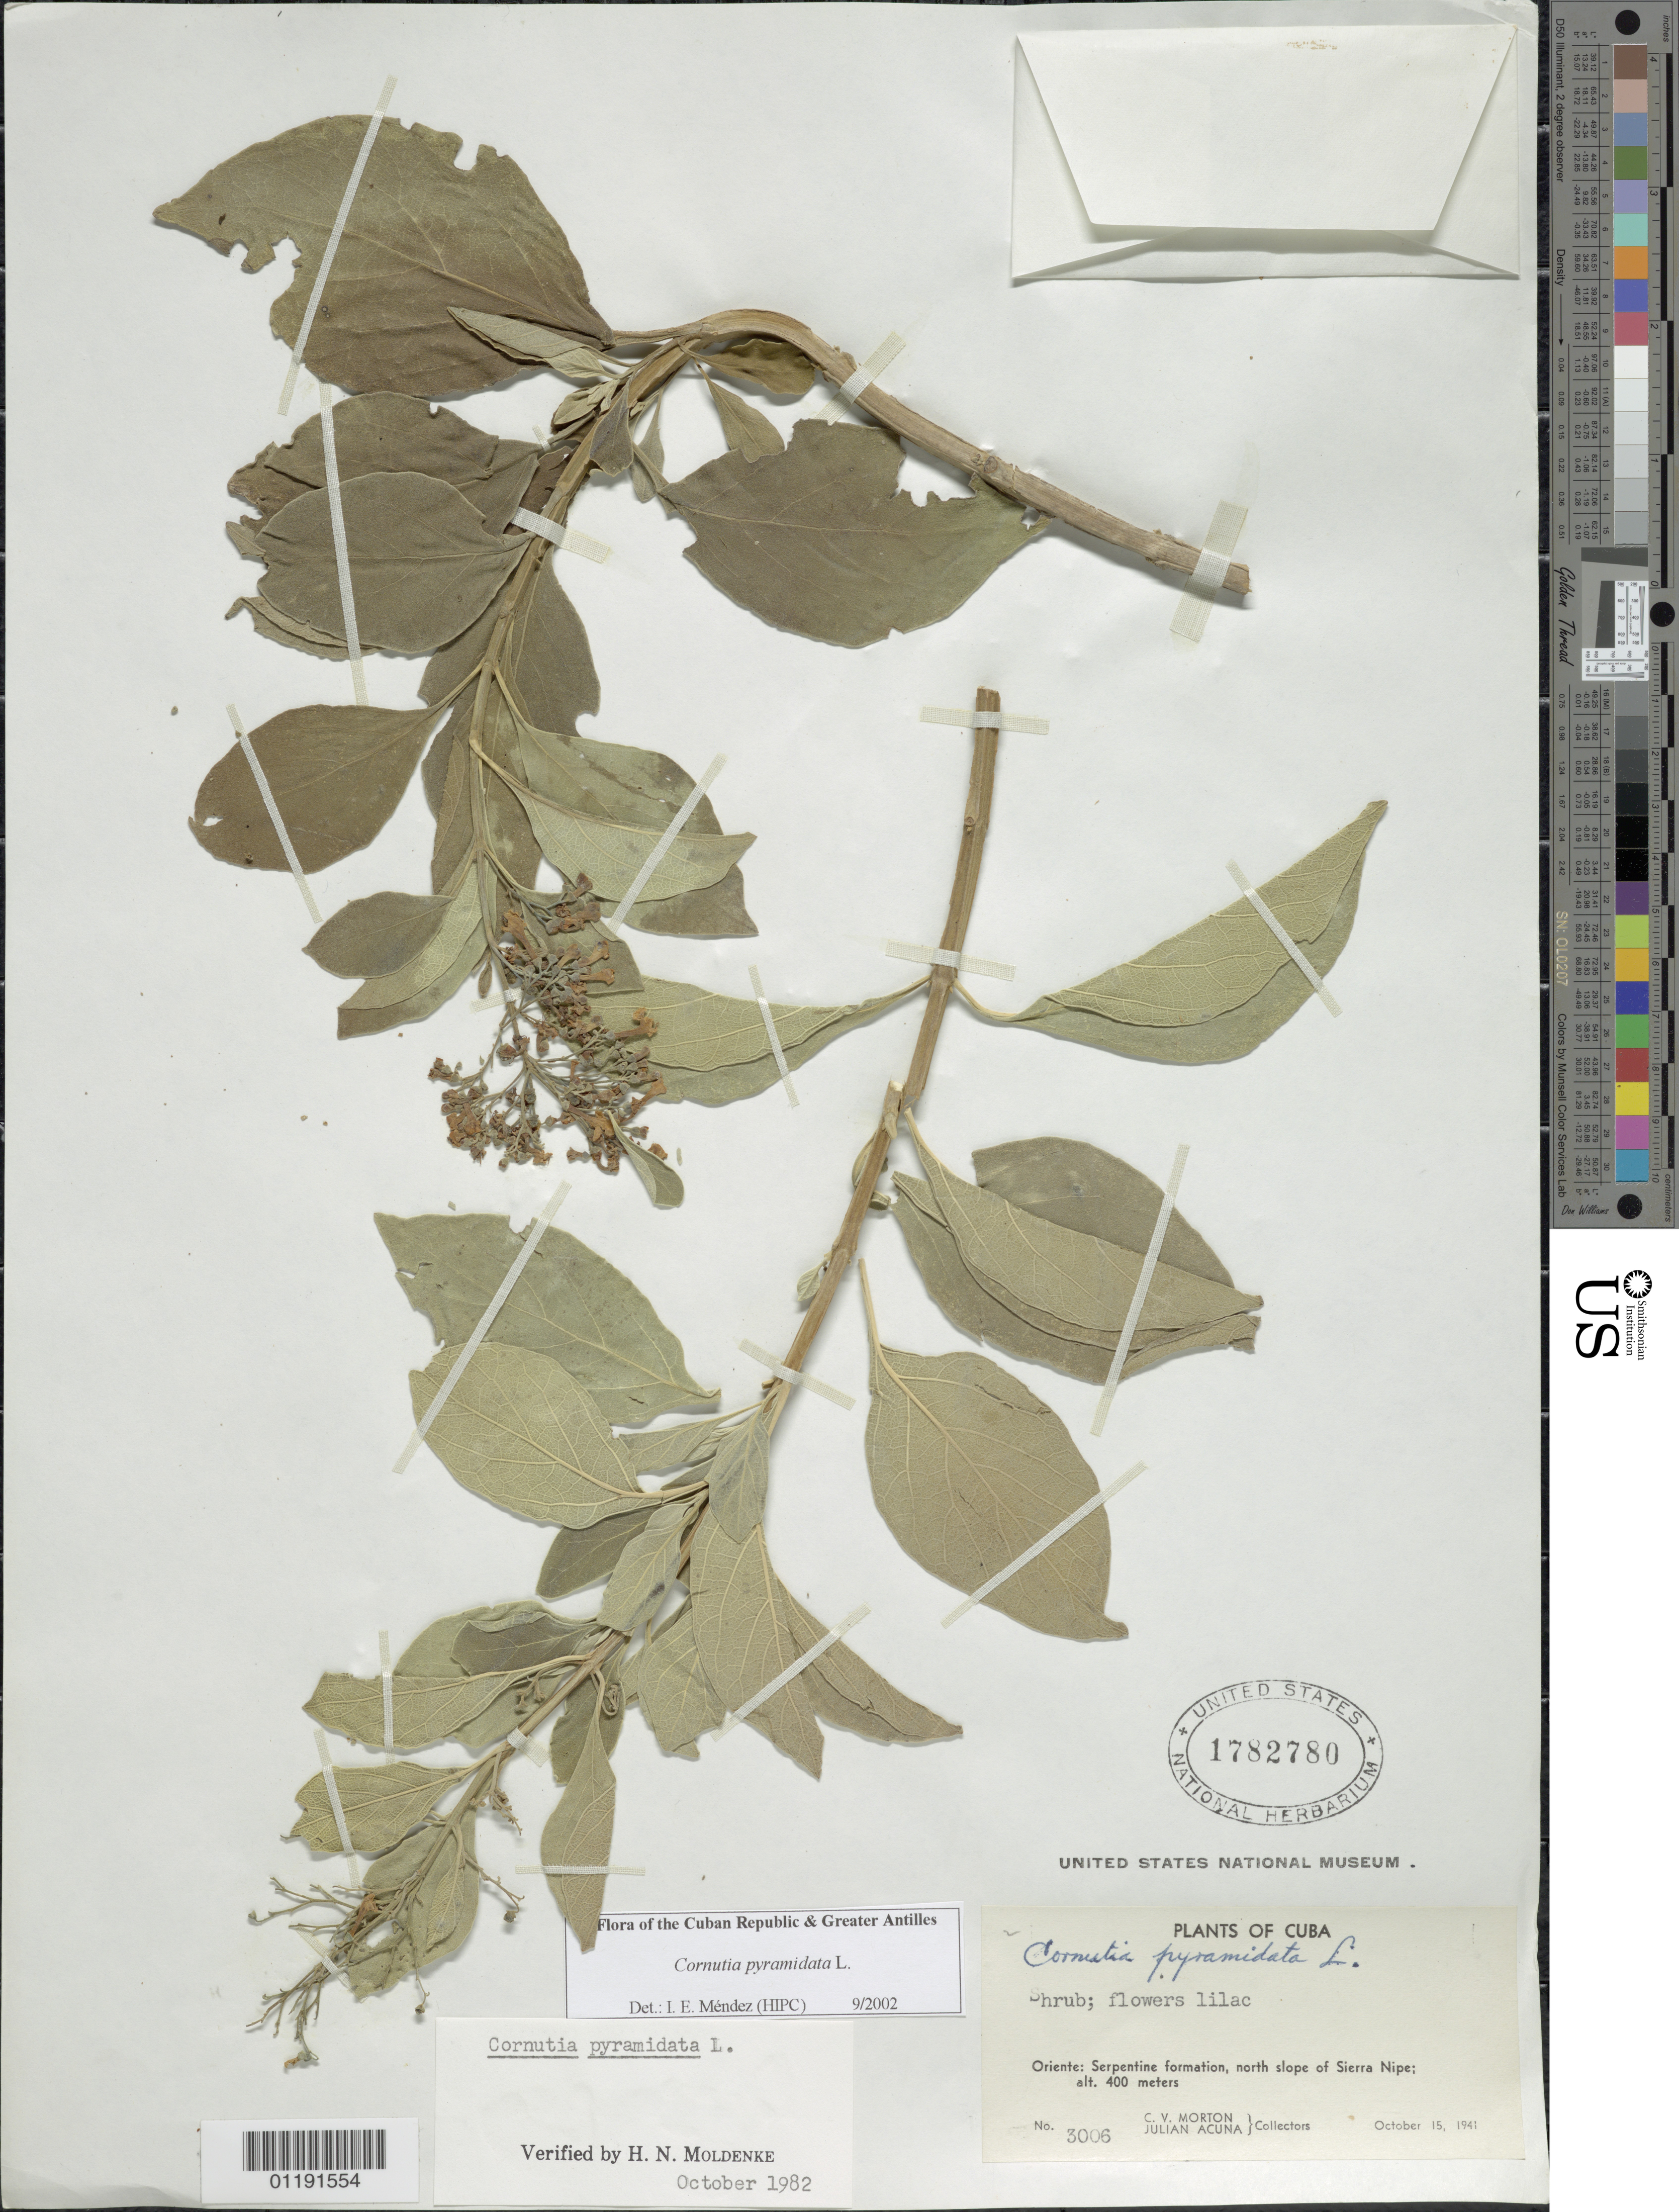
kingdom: Plantae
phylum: Tracheophyta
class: Magnoliopsida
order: Lamiales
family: Lamiaceae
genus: Cornutia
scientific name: Cornutia pyramidata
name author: L.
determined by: Méndez, I. E.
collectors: C. V. Morton & J. Acuña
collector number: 3006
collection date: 1941-10-15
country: Cuba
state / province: Holguín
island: Cuba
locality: Oriente [Holguín]. Serpentine formation, Sierra Nipe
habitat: Northern slope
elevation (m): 400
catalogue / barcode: US 1782780